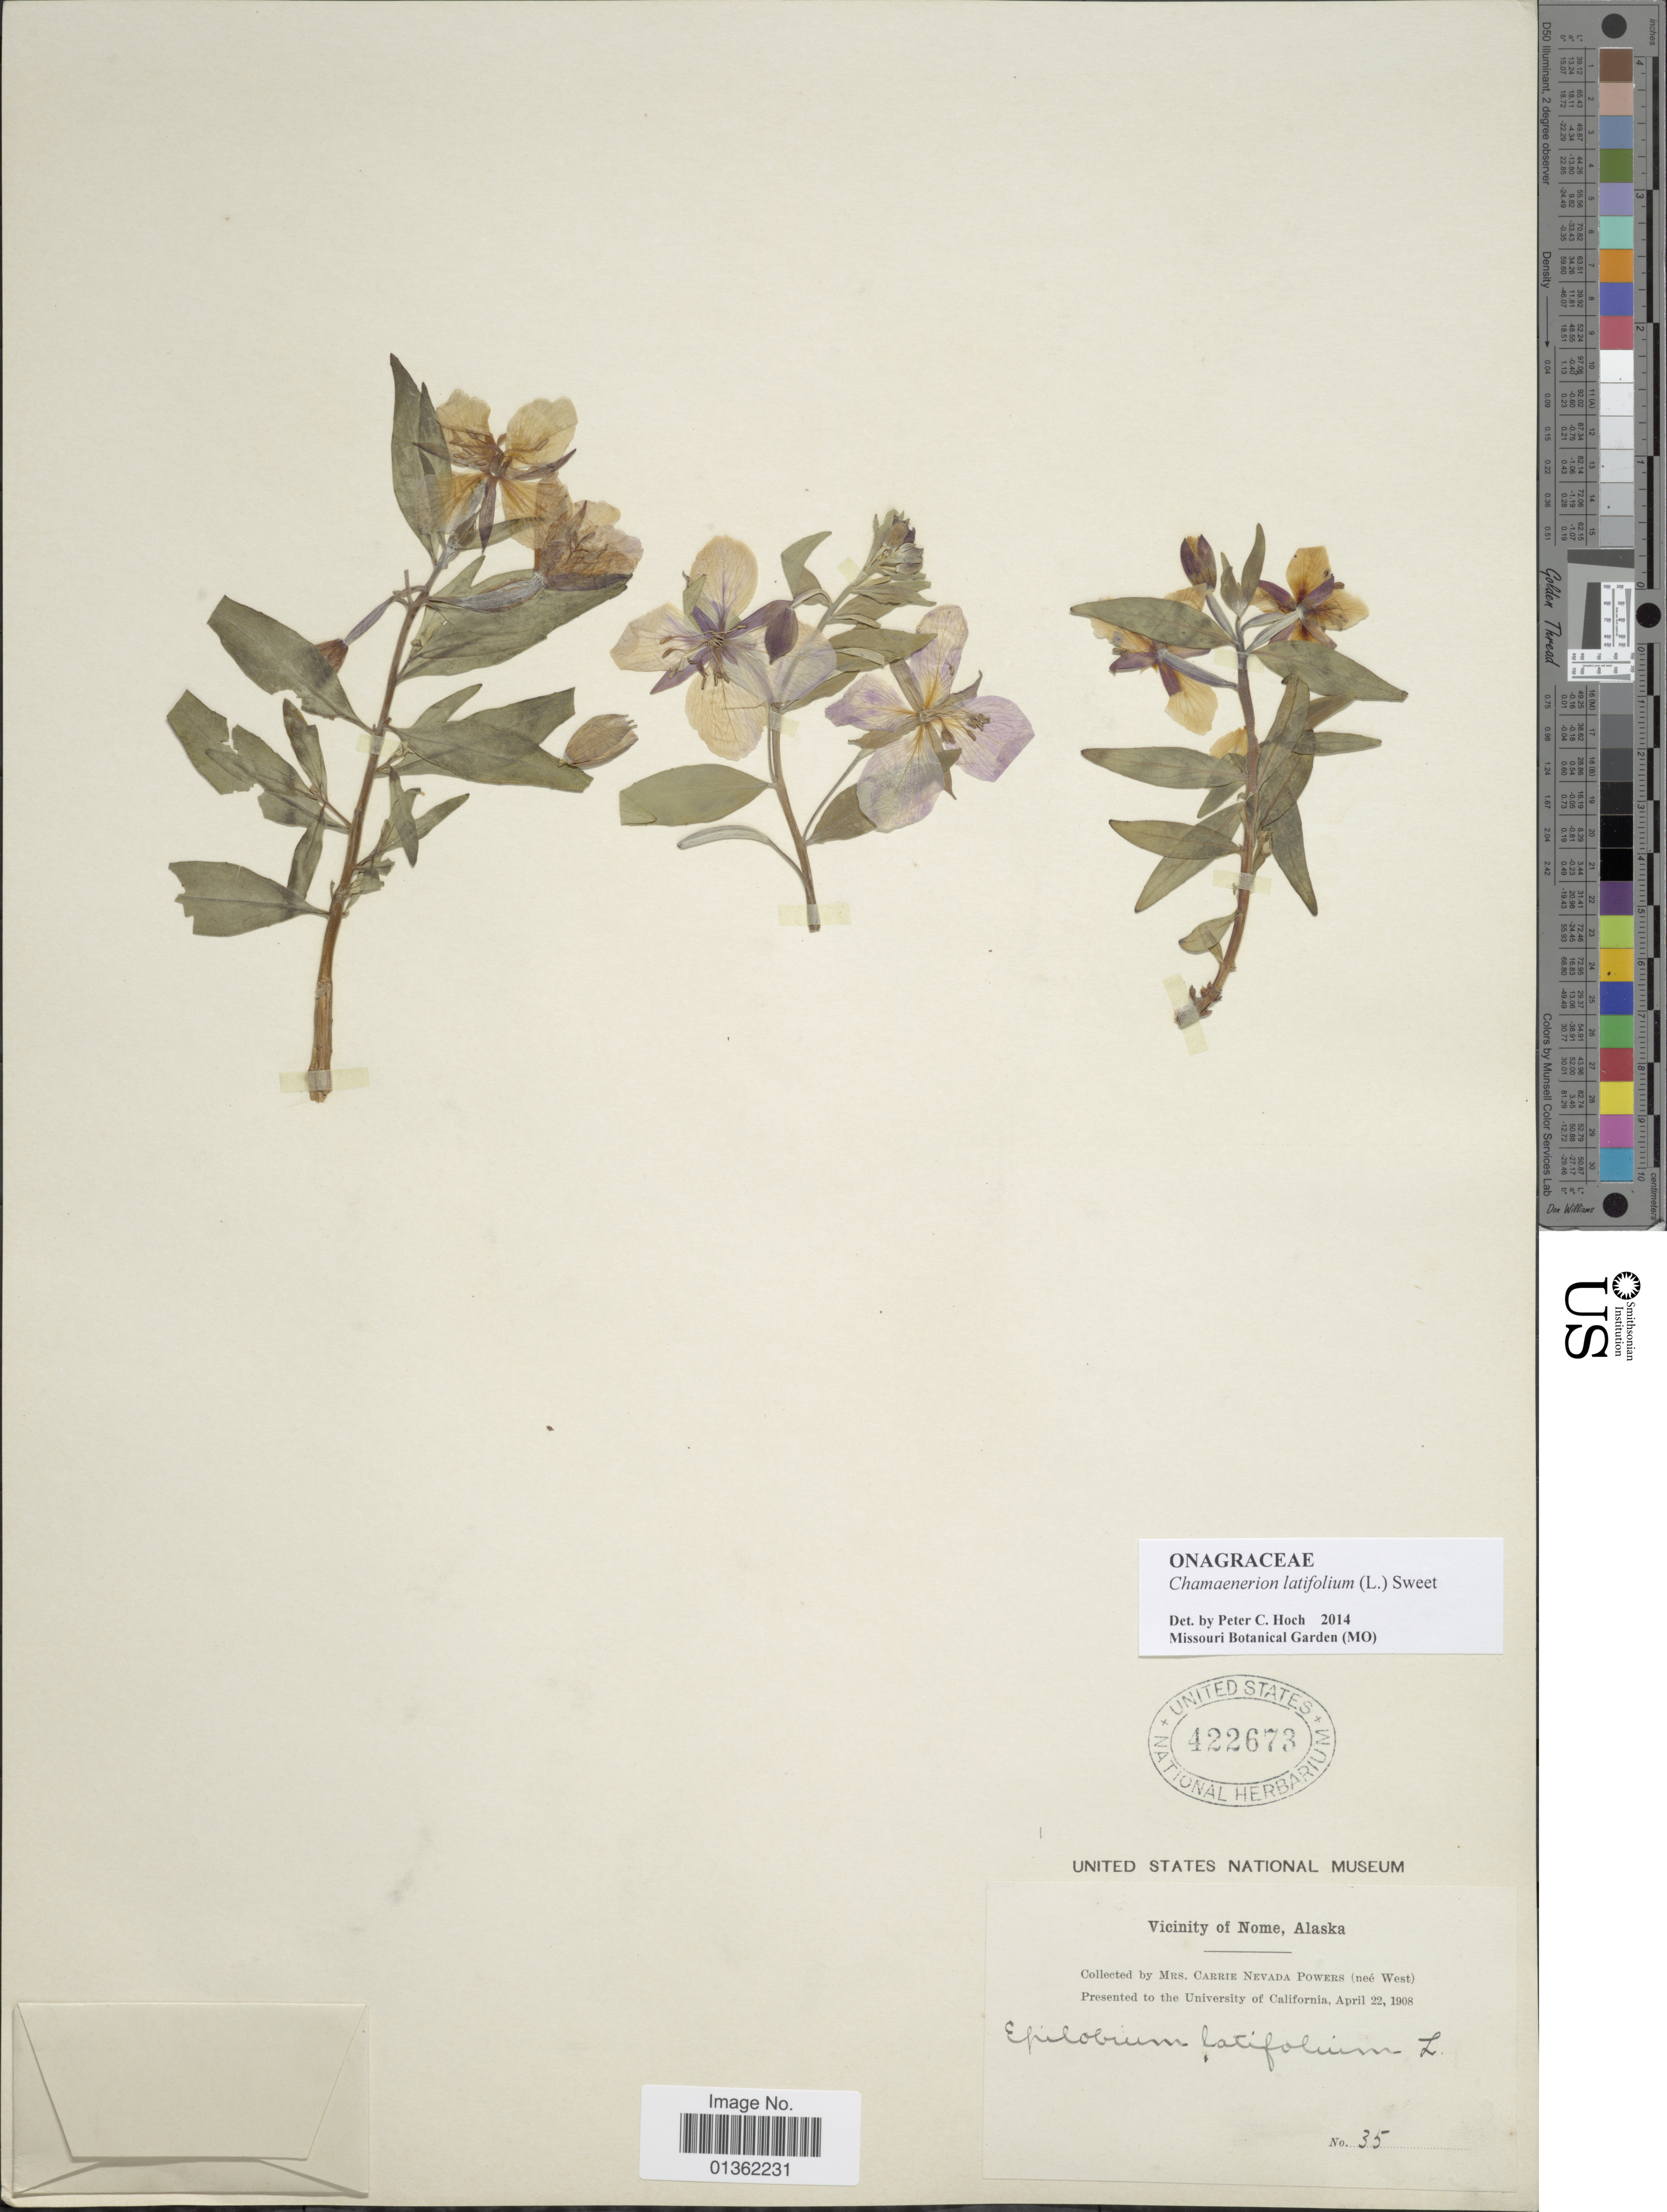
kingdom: Plantae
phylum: Tracheophyta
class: Magnoliopsida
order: Myrtales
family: Onagraceae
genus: Chamaenerion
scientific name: Chamaenerion latifolium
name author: (L.) Th. Fr. & Lange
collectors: C. Powers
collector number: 35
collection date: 1908-04-22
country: United States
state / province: Alaska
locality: Vicinity of Nome.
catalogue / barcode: US 422673